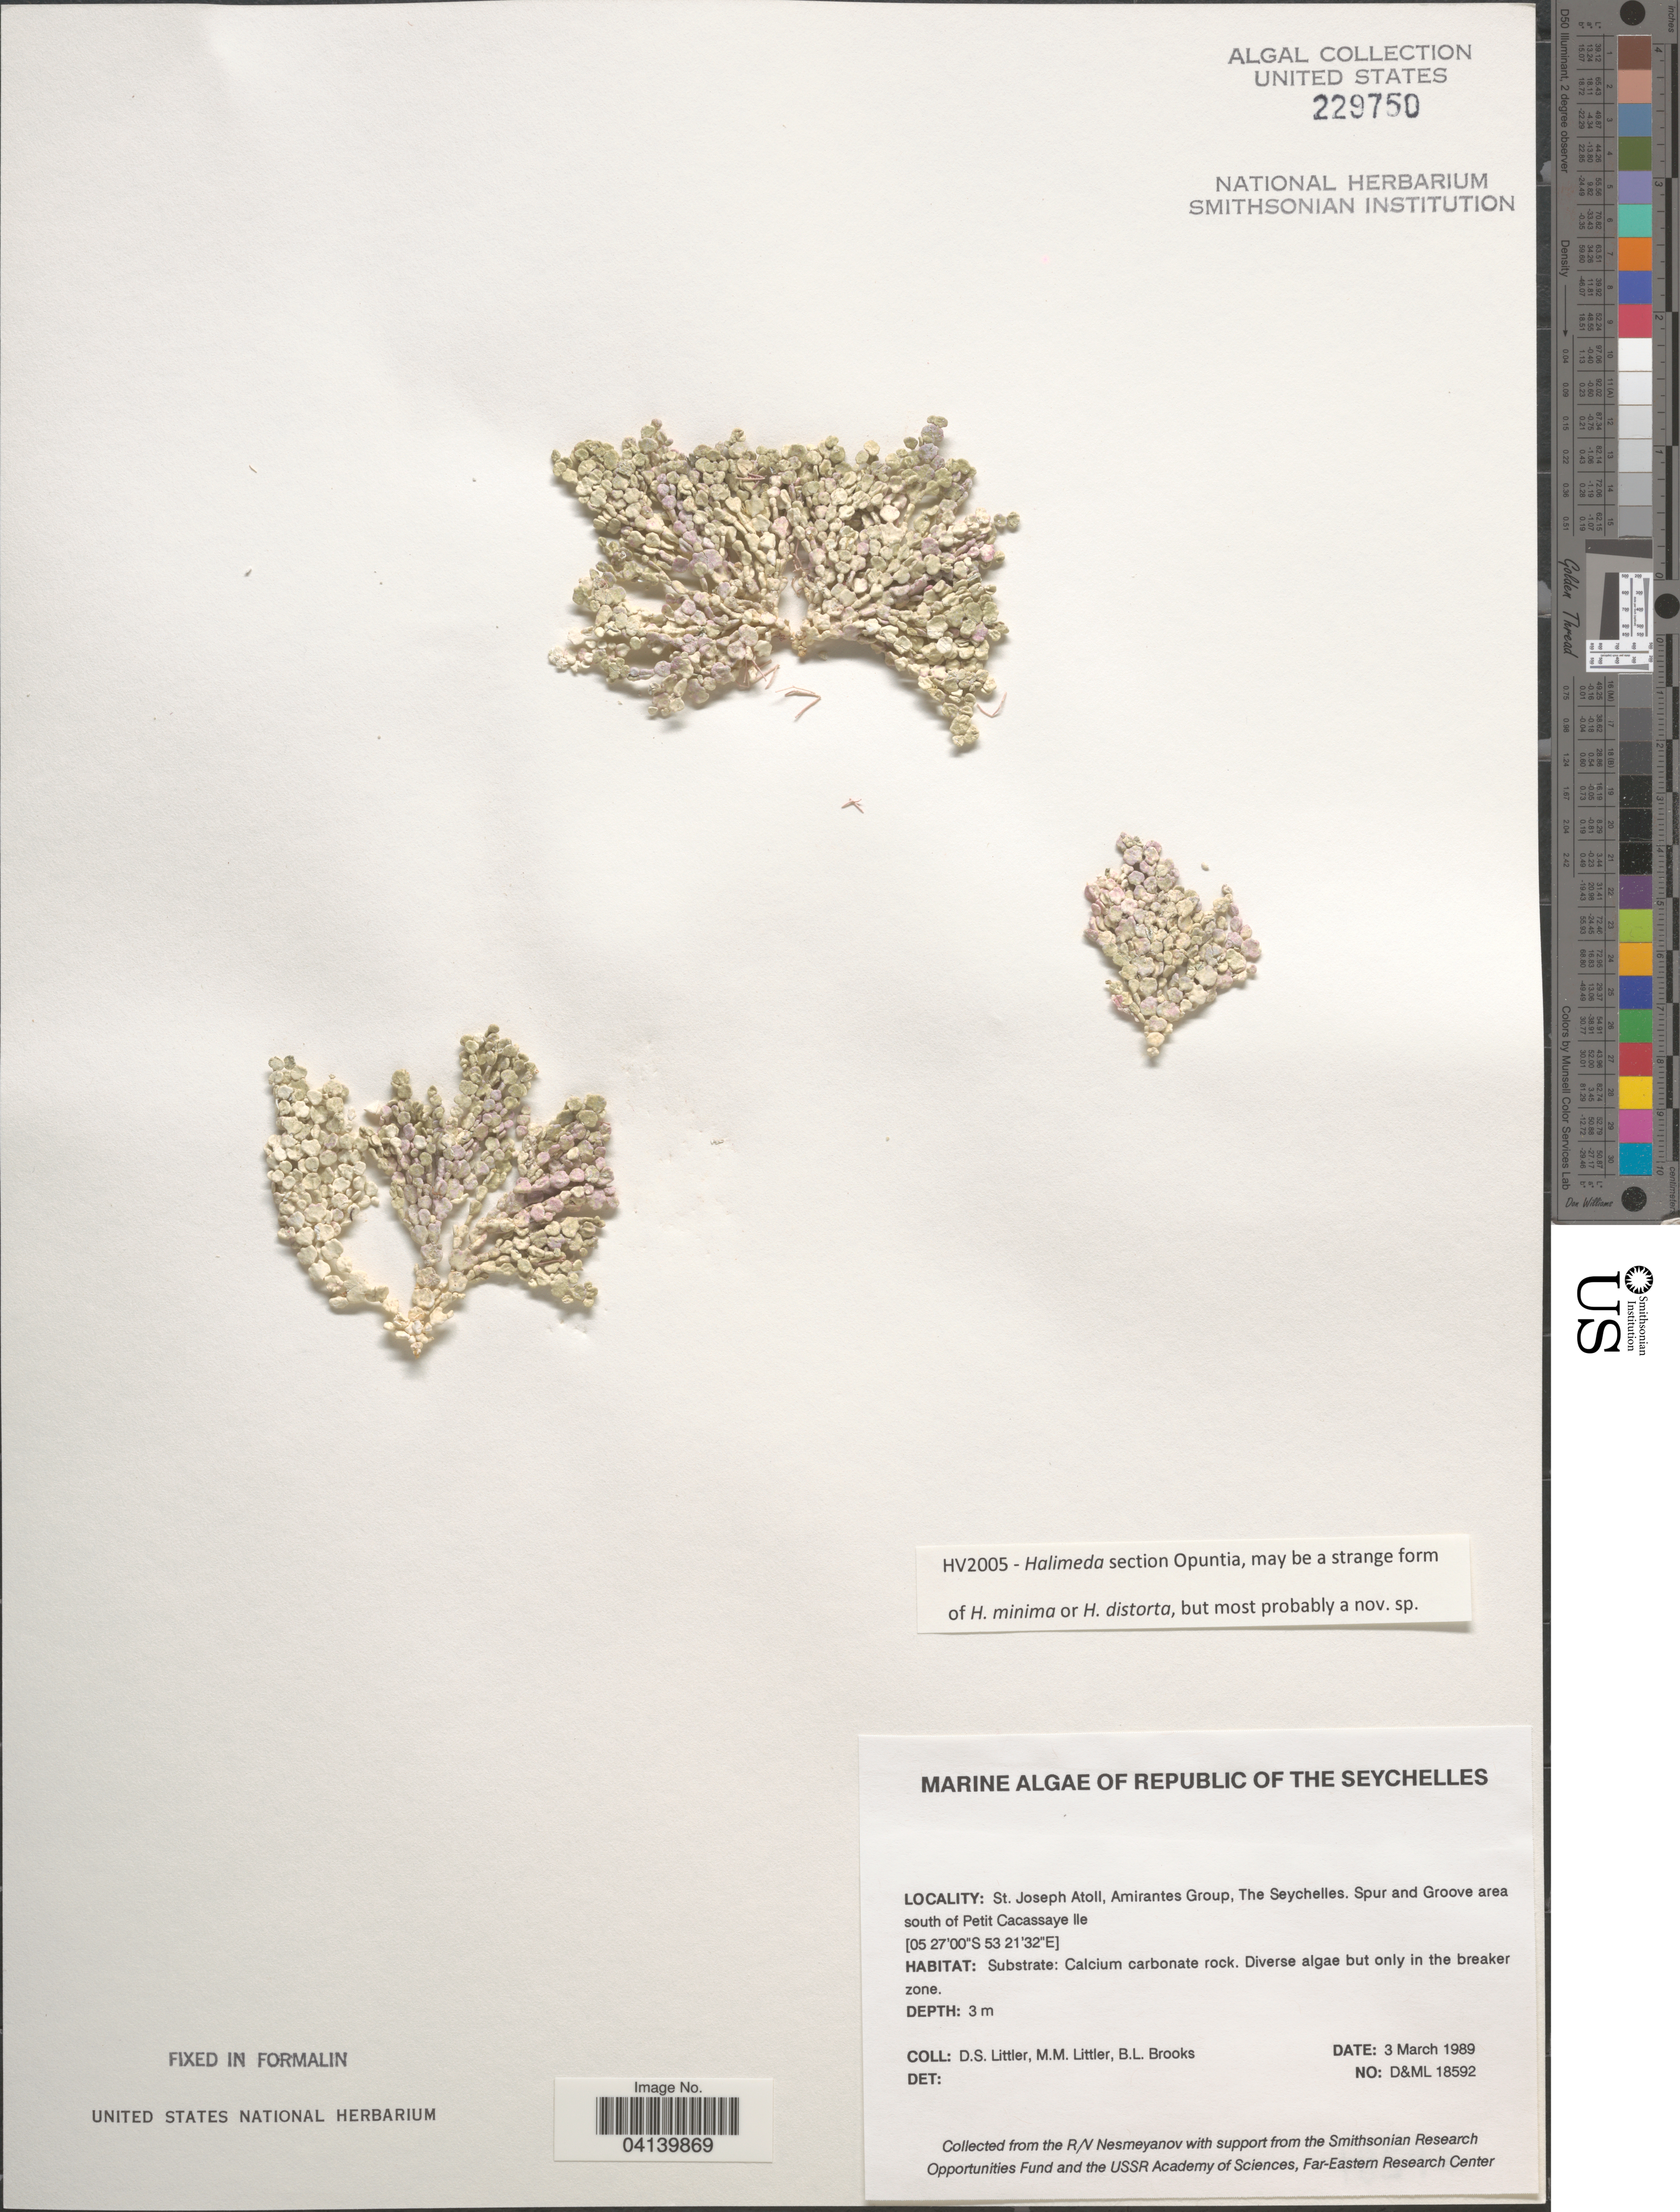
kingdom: Plantae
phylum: Chlorophyta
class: Ulvophyceae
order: Bryopsidales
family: Halimedaceae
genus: Halimeda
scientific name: Halimeda sp.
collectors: D. S. Littler & B. Brooks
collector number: D&ML 18592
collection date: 1989-03-03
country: Seychelles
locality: Republic of The Seychelles. St. Joseph Atoll, Amirantes Group. Spur and Groove area south of Petit Cacassaye Ile.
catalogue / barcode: US 229750